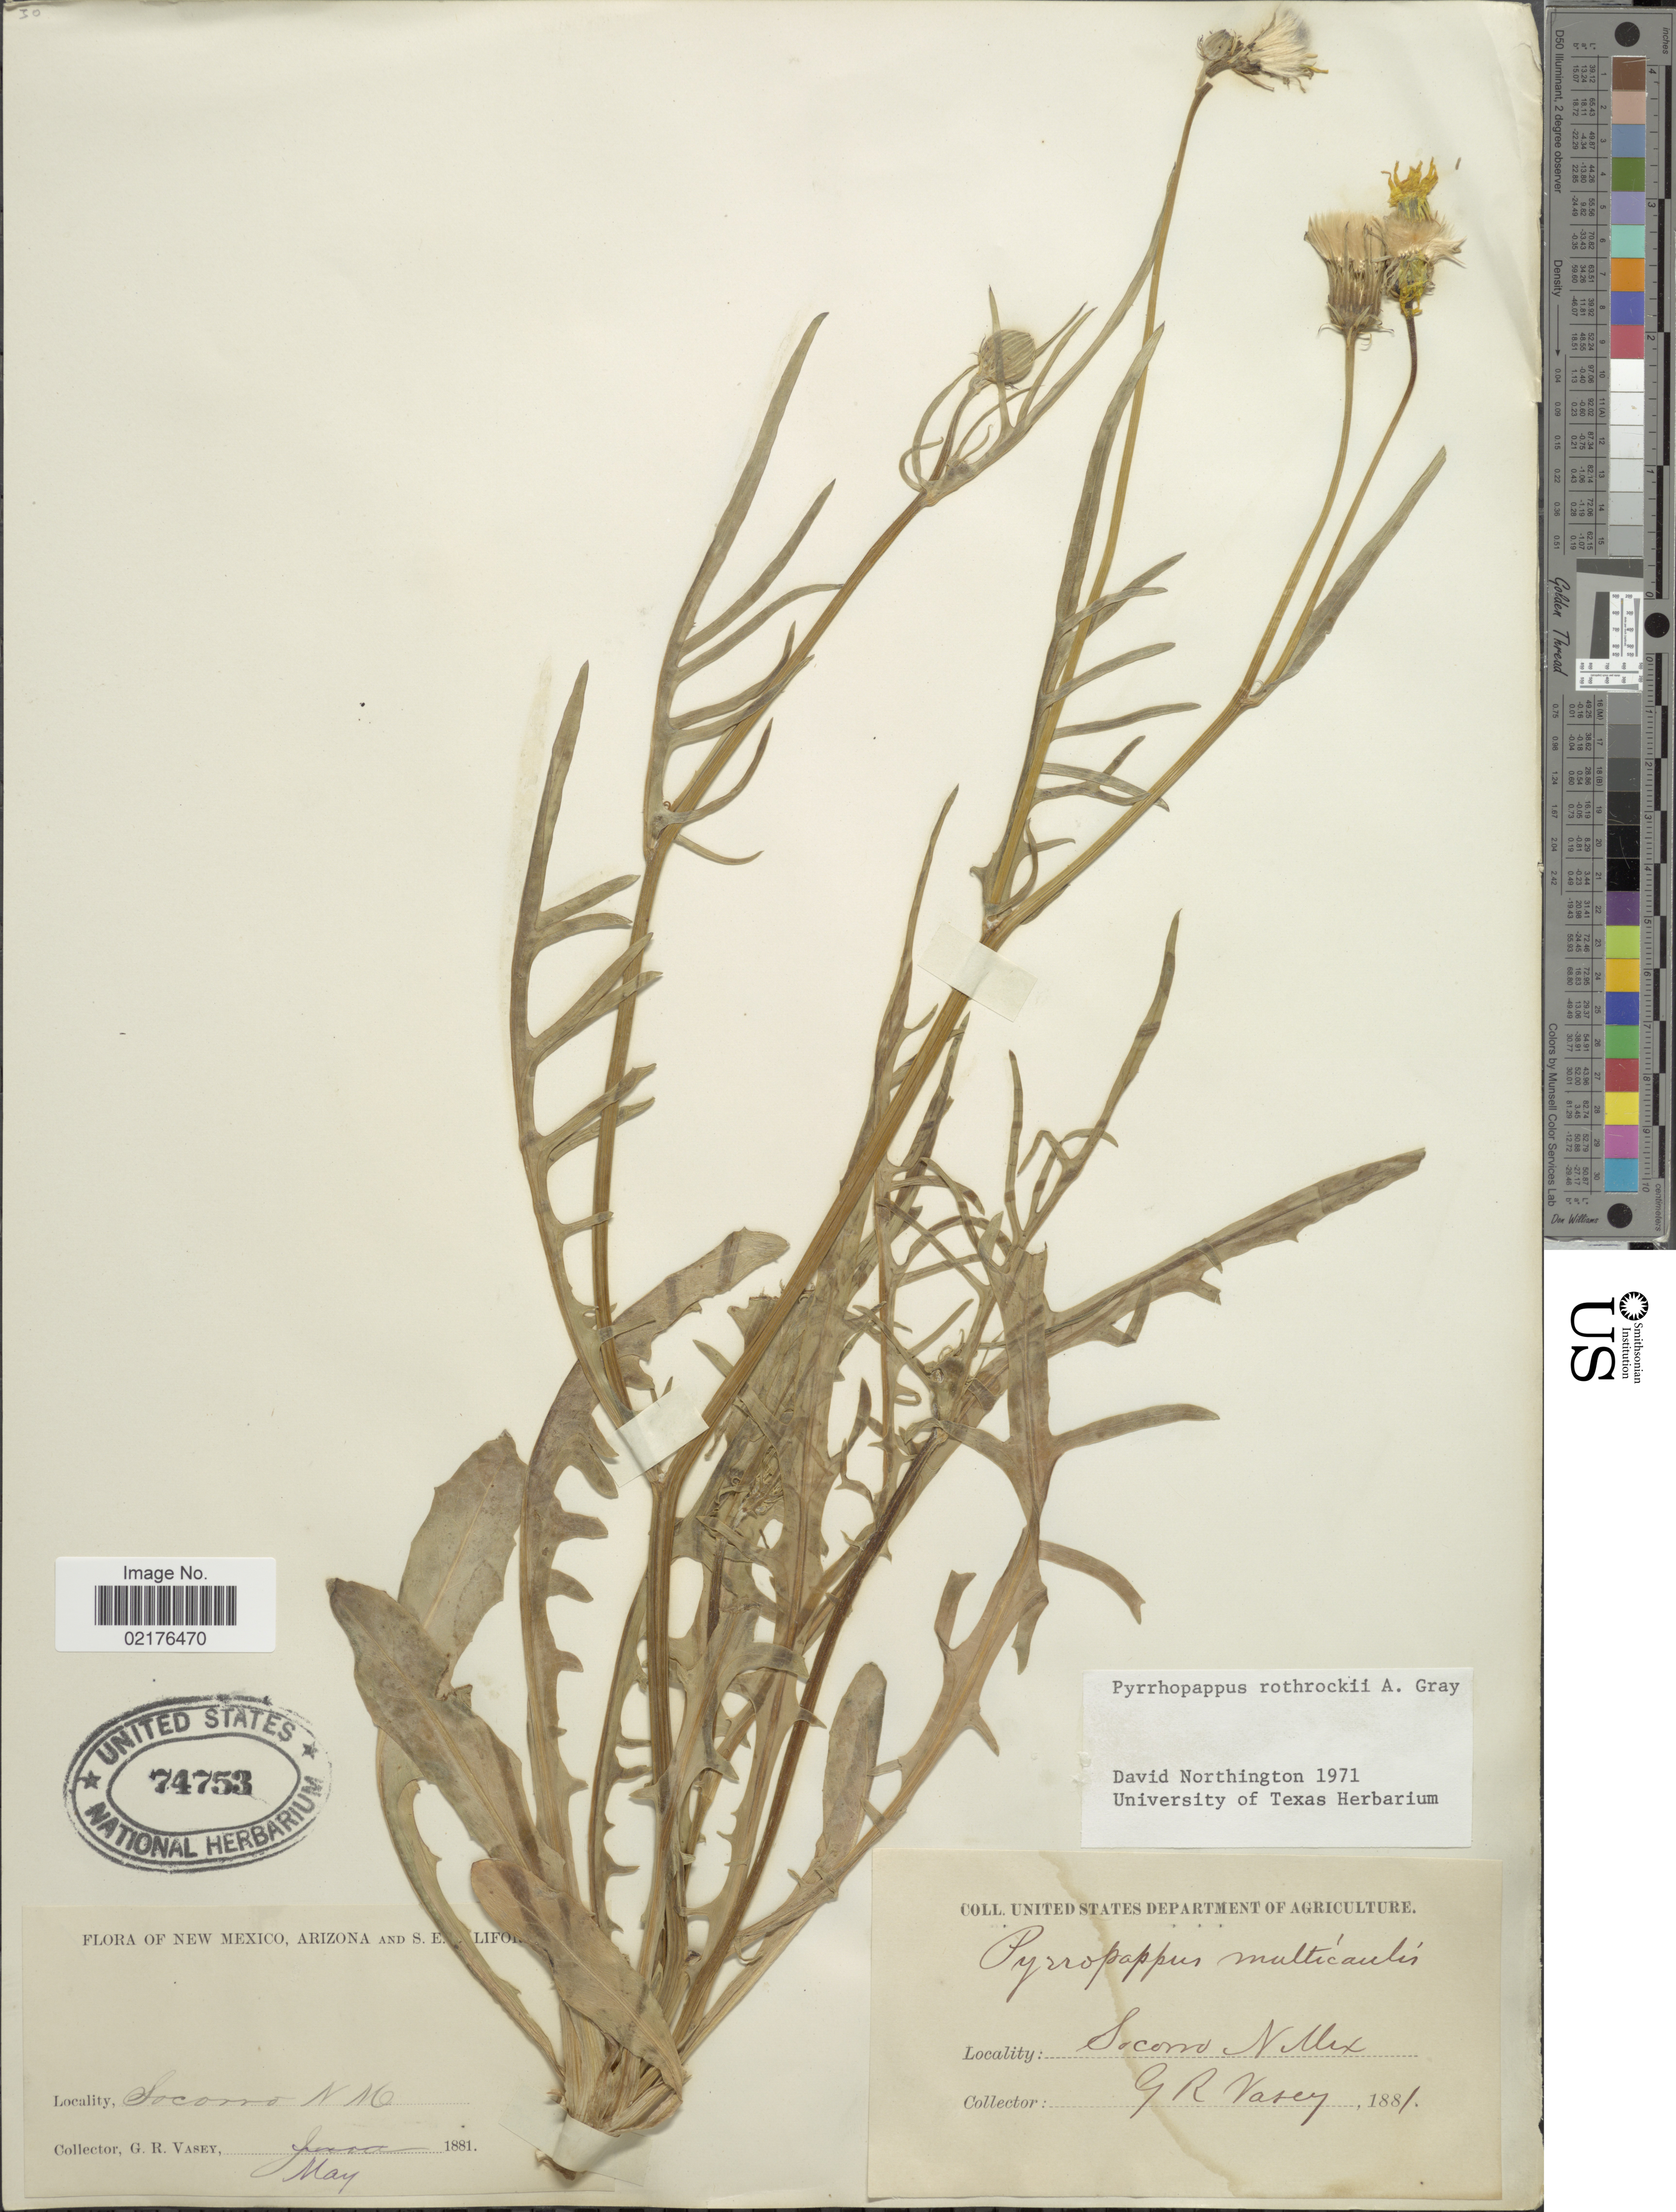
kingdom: Plantae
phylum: Tracheophyta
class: Magnoliopsida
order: Asterales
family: Asteraceae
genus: Pyrrhopappus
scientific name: Pyrrhopappus rothrockii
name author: A. Gray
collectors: G. R. Vasey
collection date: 1881-05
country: United States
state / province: New Mexico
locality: Socorro, N. M.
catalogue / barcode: US 74753